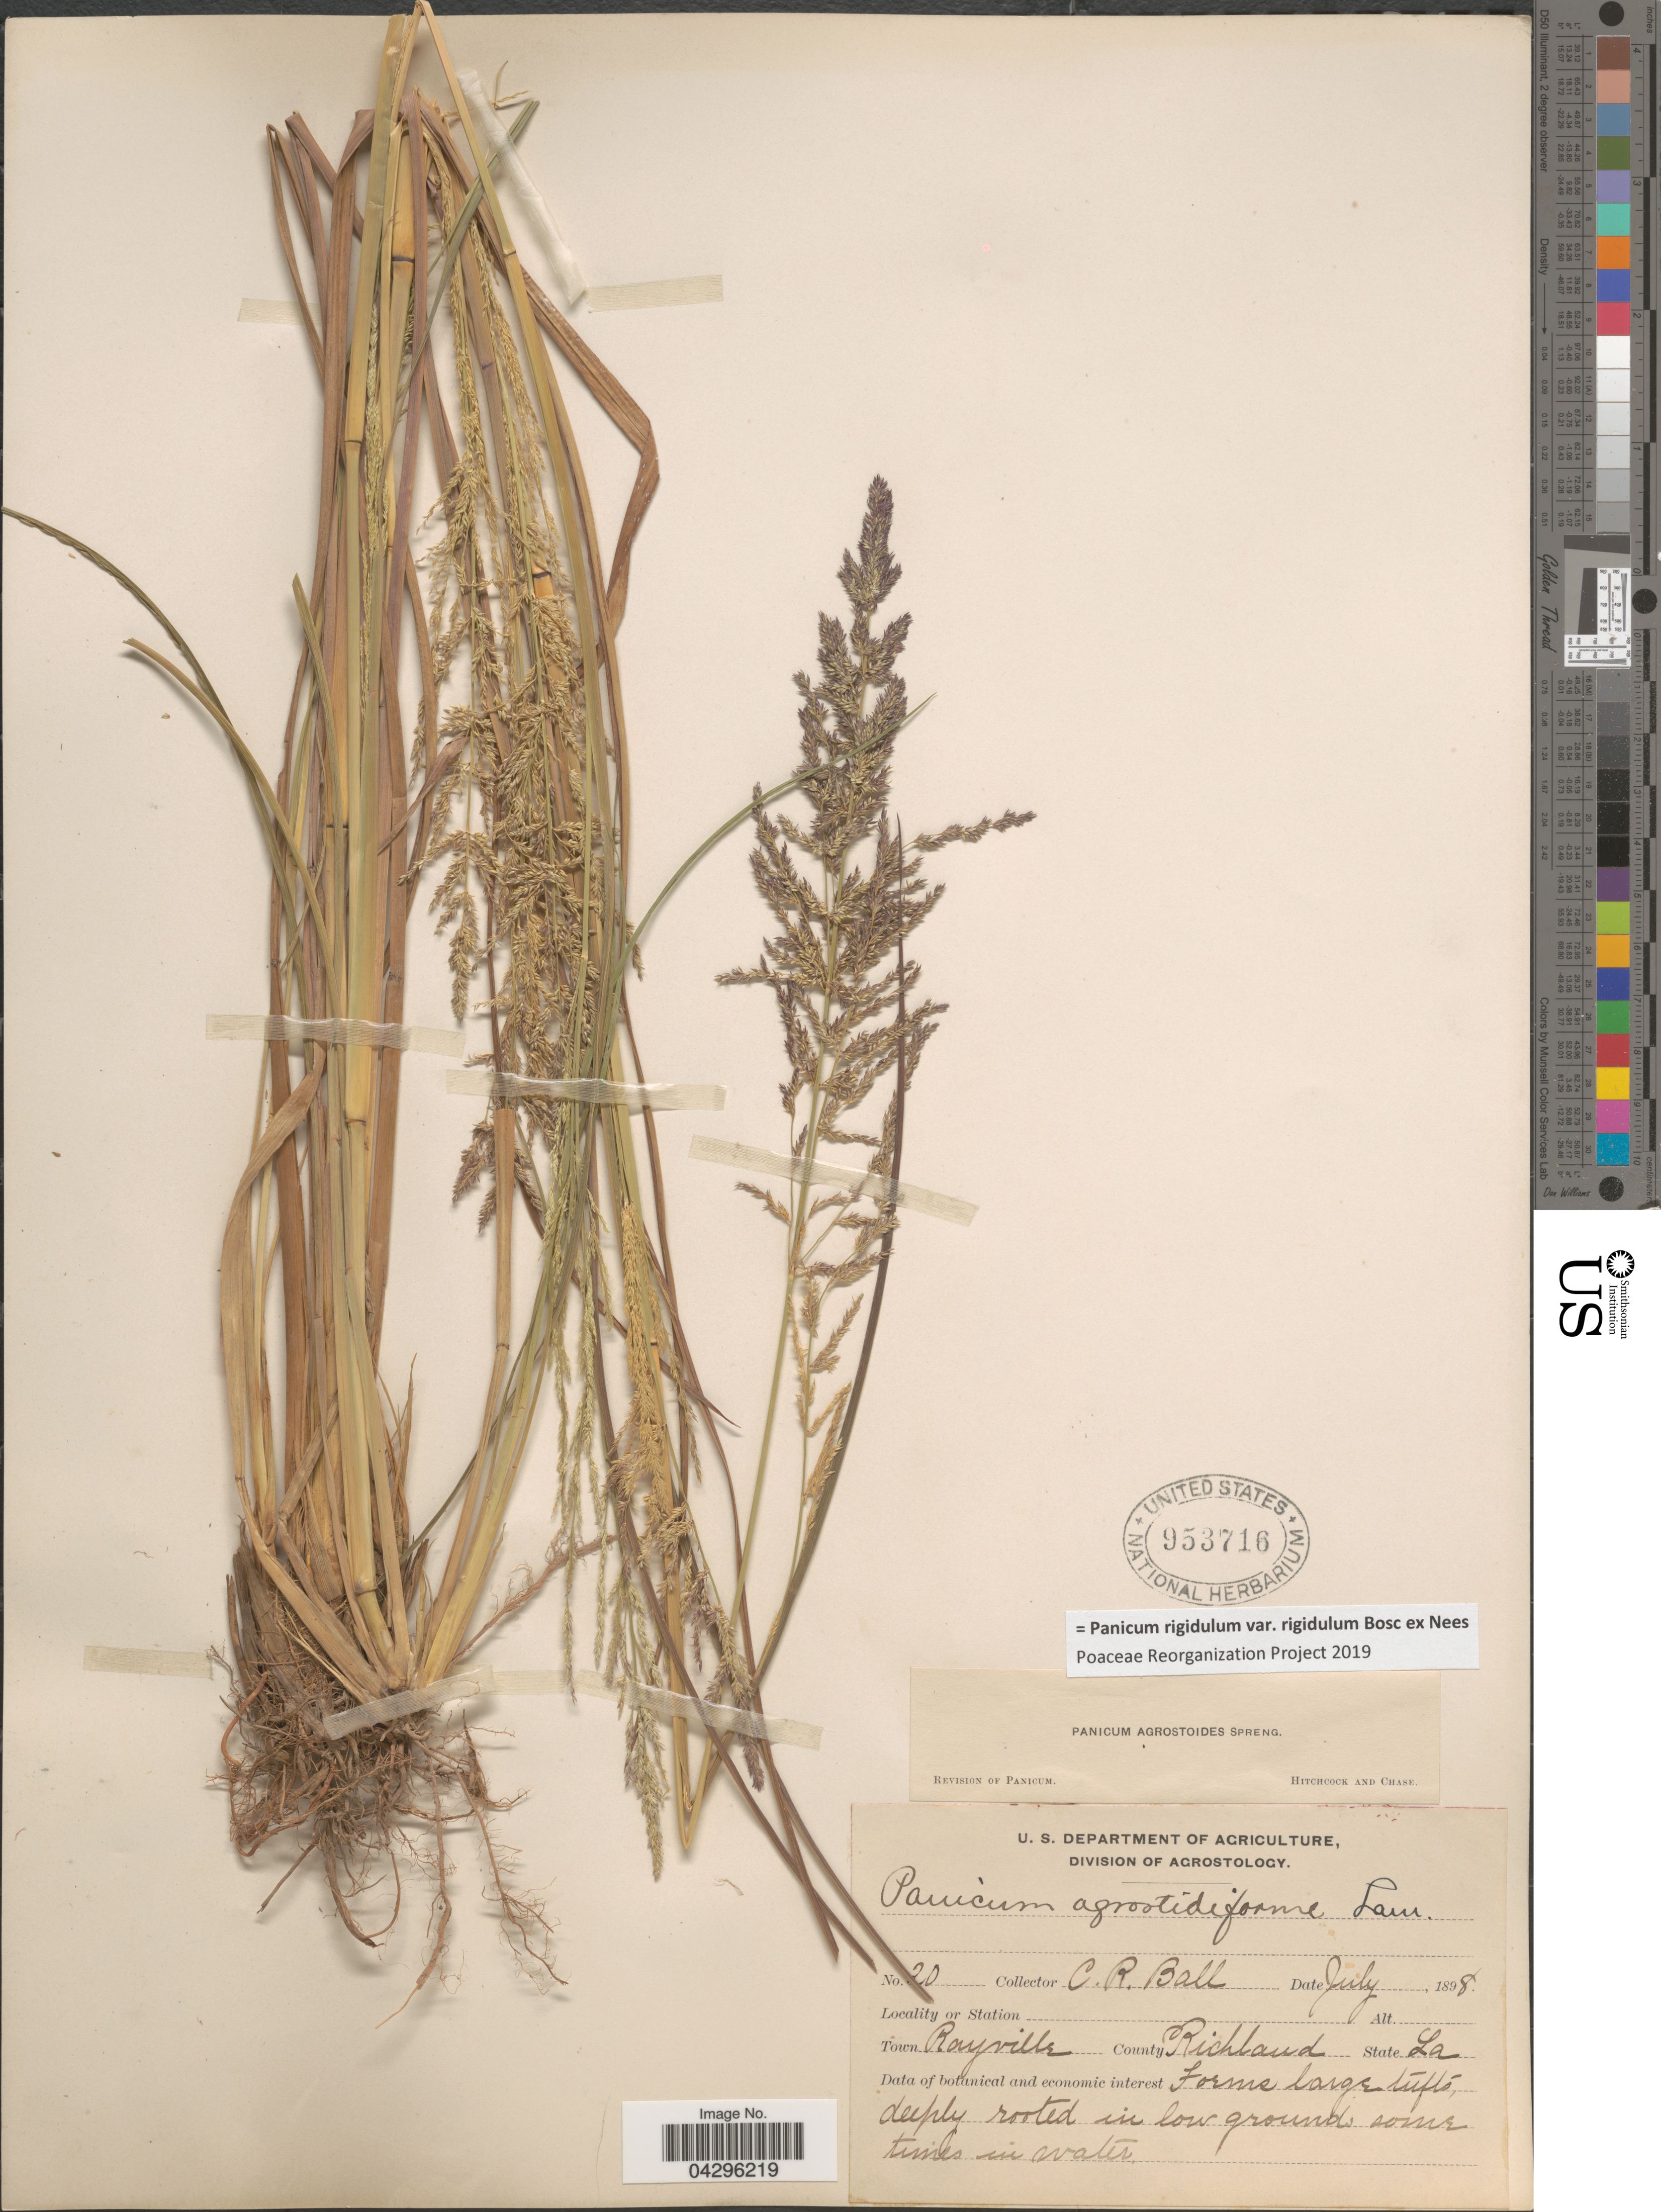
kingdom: Plantae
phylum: Tracheophyta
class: Liliopsida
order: Poales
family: Poaceae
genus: Panicum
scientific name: Panicum rigidulum var. rigidulum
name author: Bosc ex Nees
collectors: C. R. Ball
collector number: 20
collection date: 1898-07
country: United States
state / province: Louisiana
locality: Town Rayville. County Richland.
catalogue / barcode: US 953716